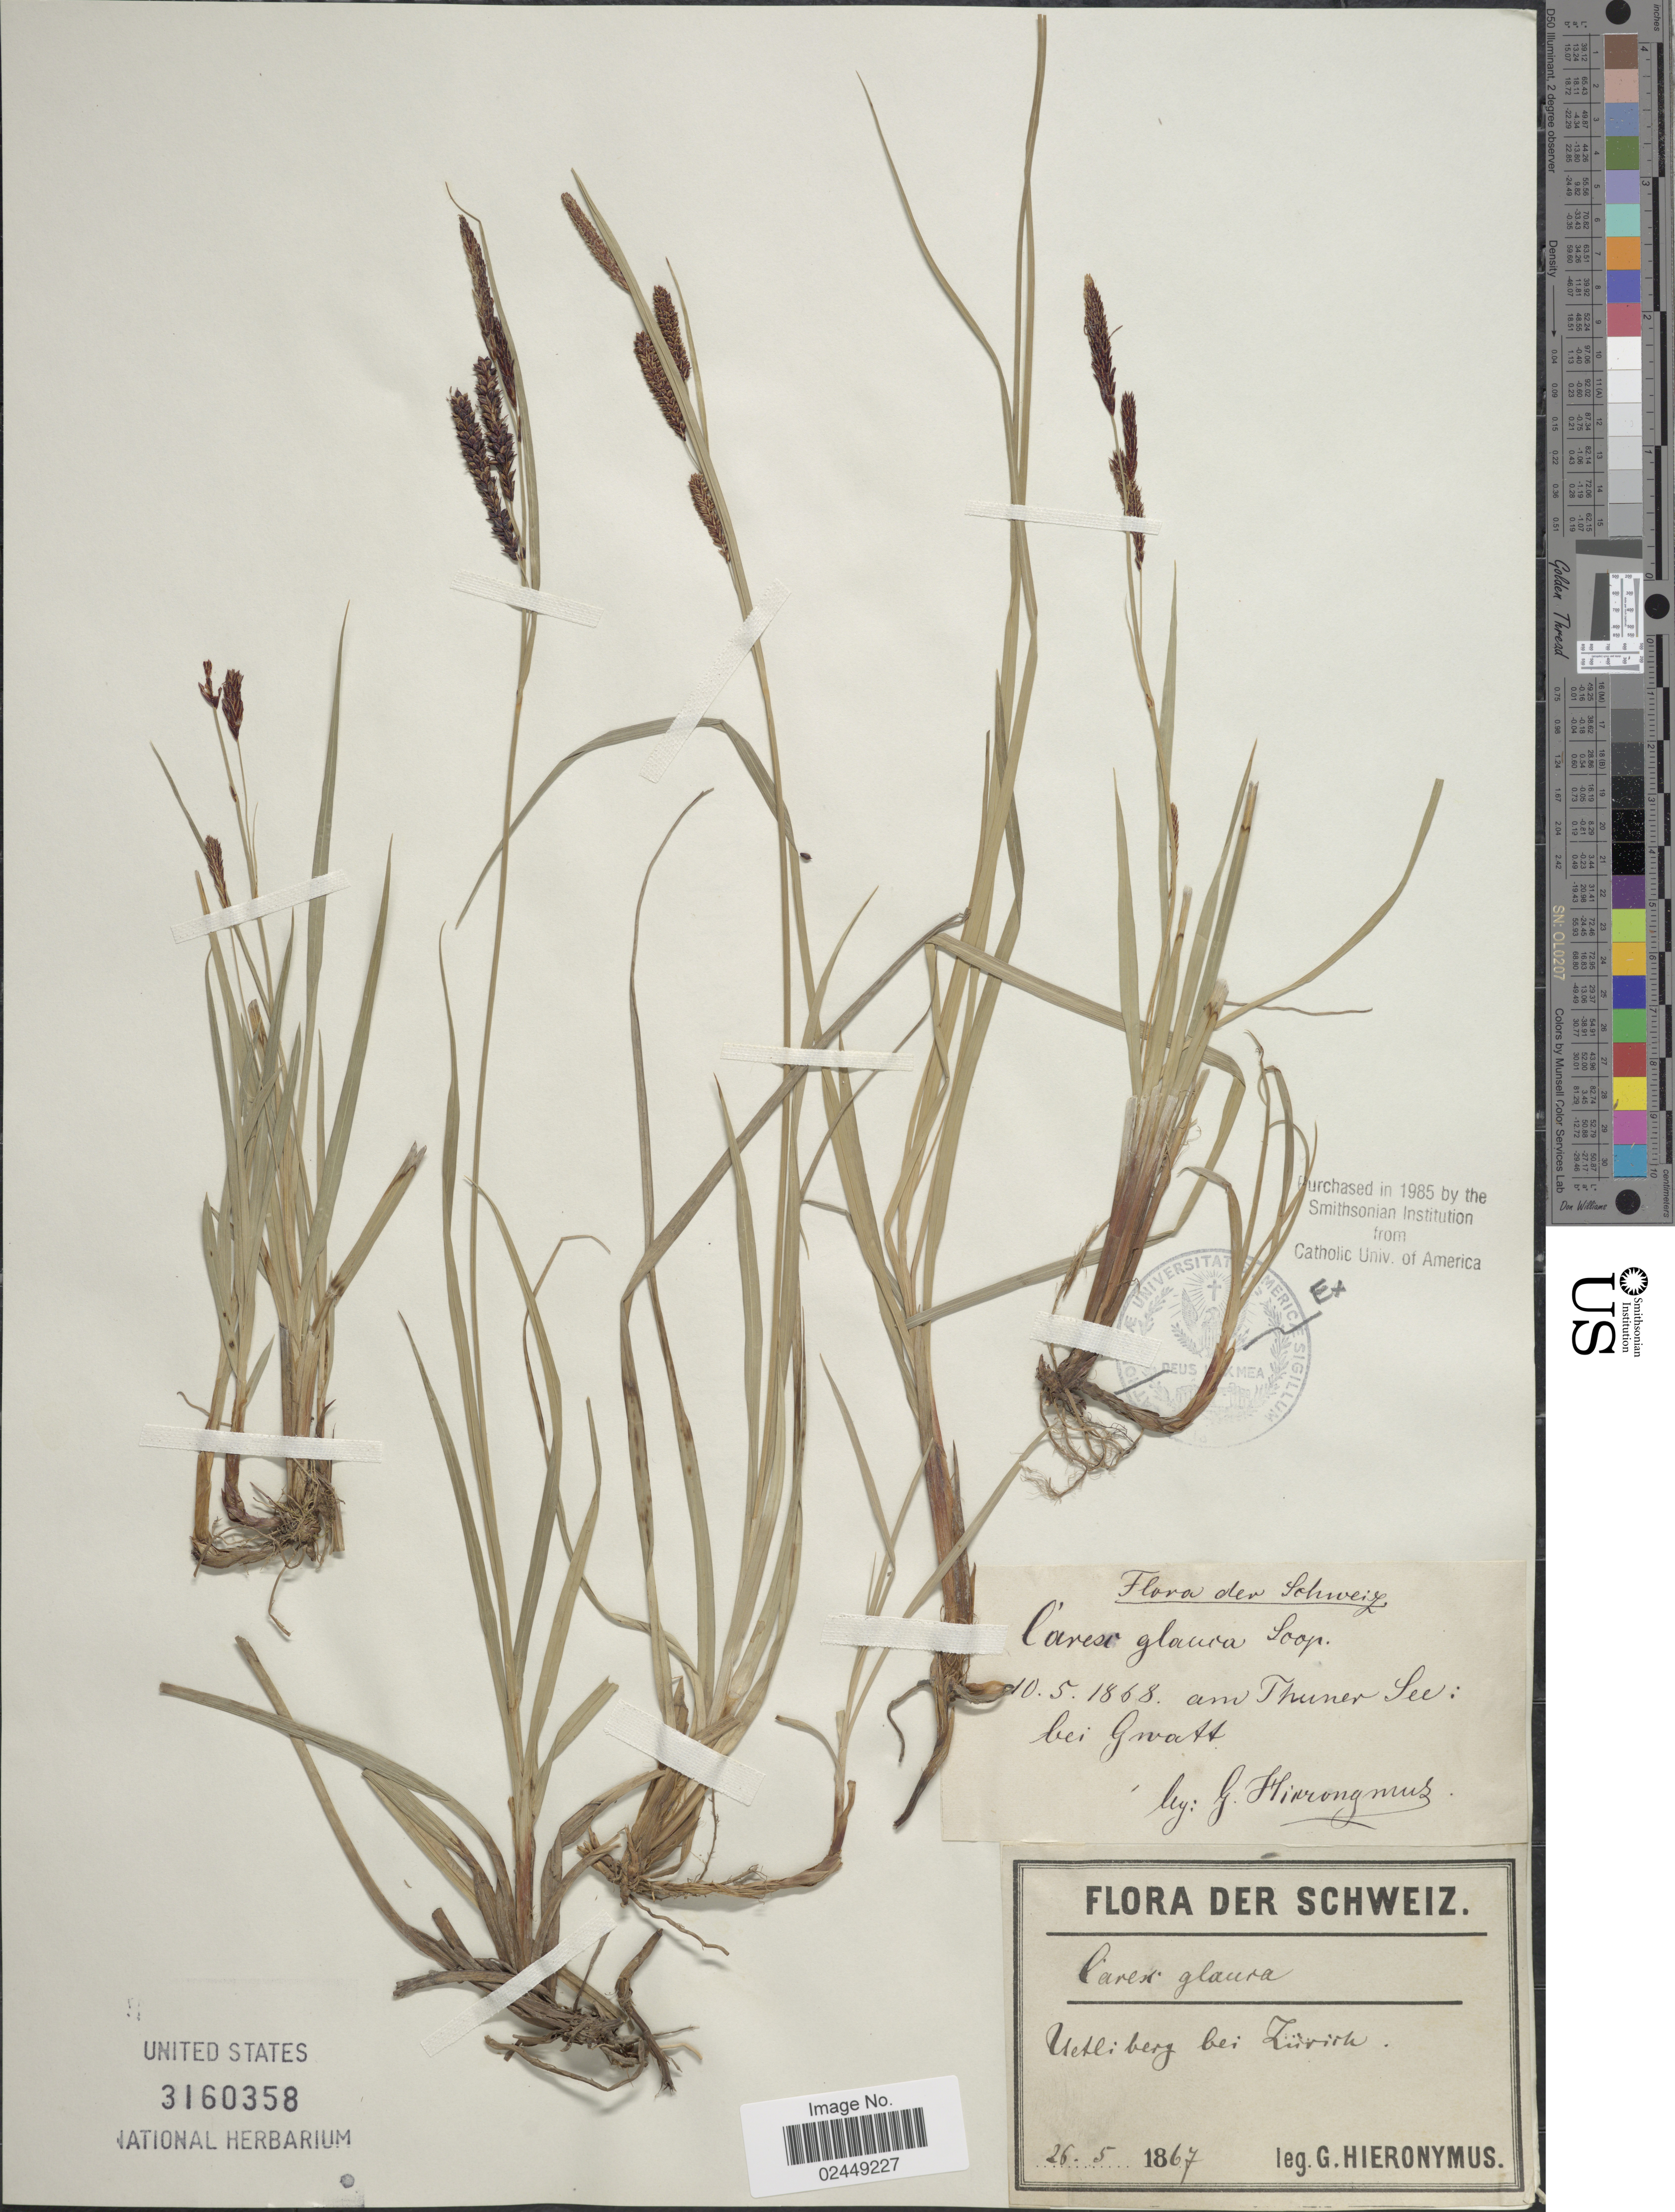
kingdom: Plantae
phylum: Tracheophyta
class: Liliopsida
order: Poales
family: Cyperaceae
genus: Carex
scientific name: Carex flacca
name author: Schreb.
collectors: G. H. Hieronymus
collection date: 1867-05-26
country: Switzerland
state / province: Zurich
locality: Uctliberg bei Zürich. Schweiz.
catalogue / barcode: US 3160358